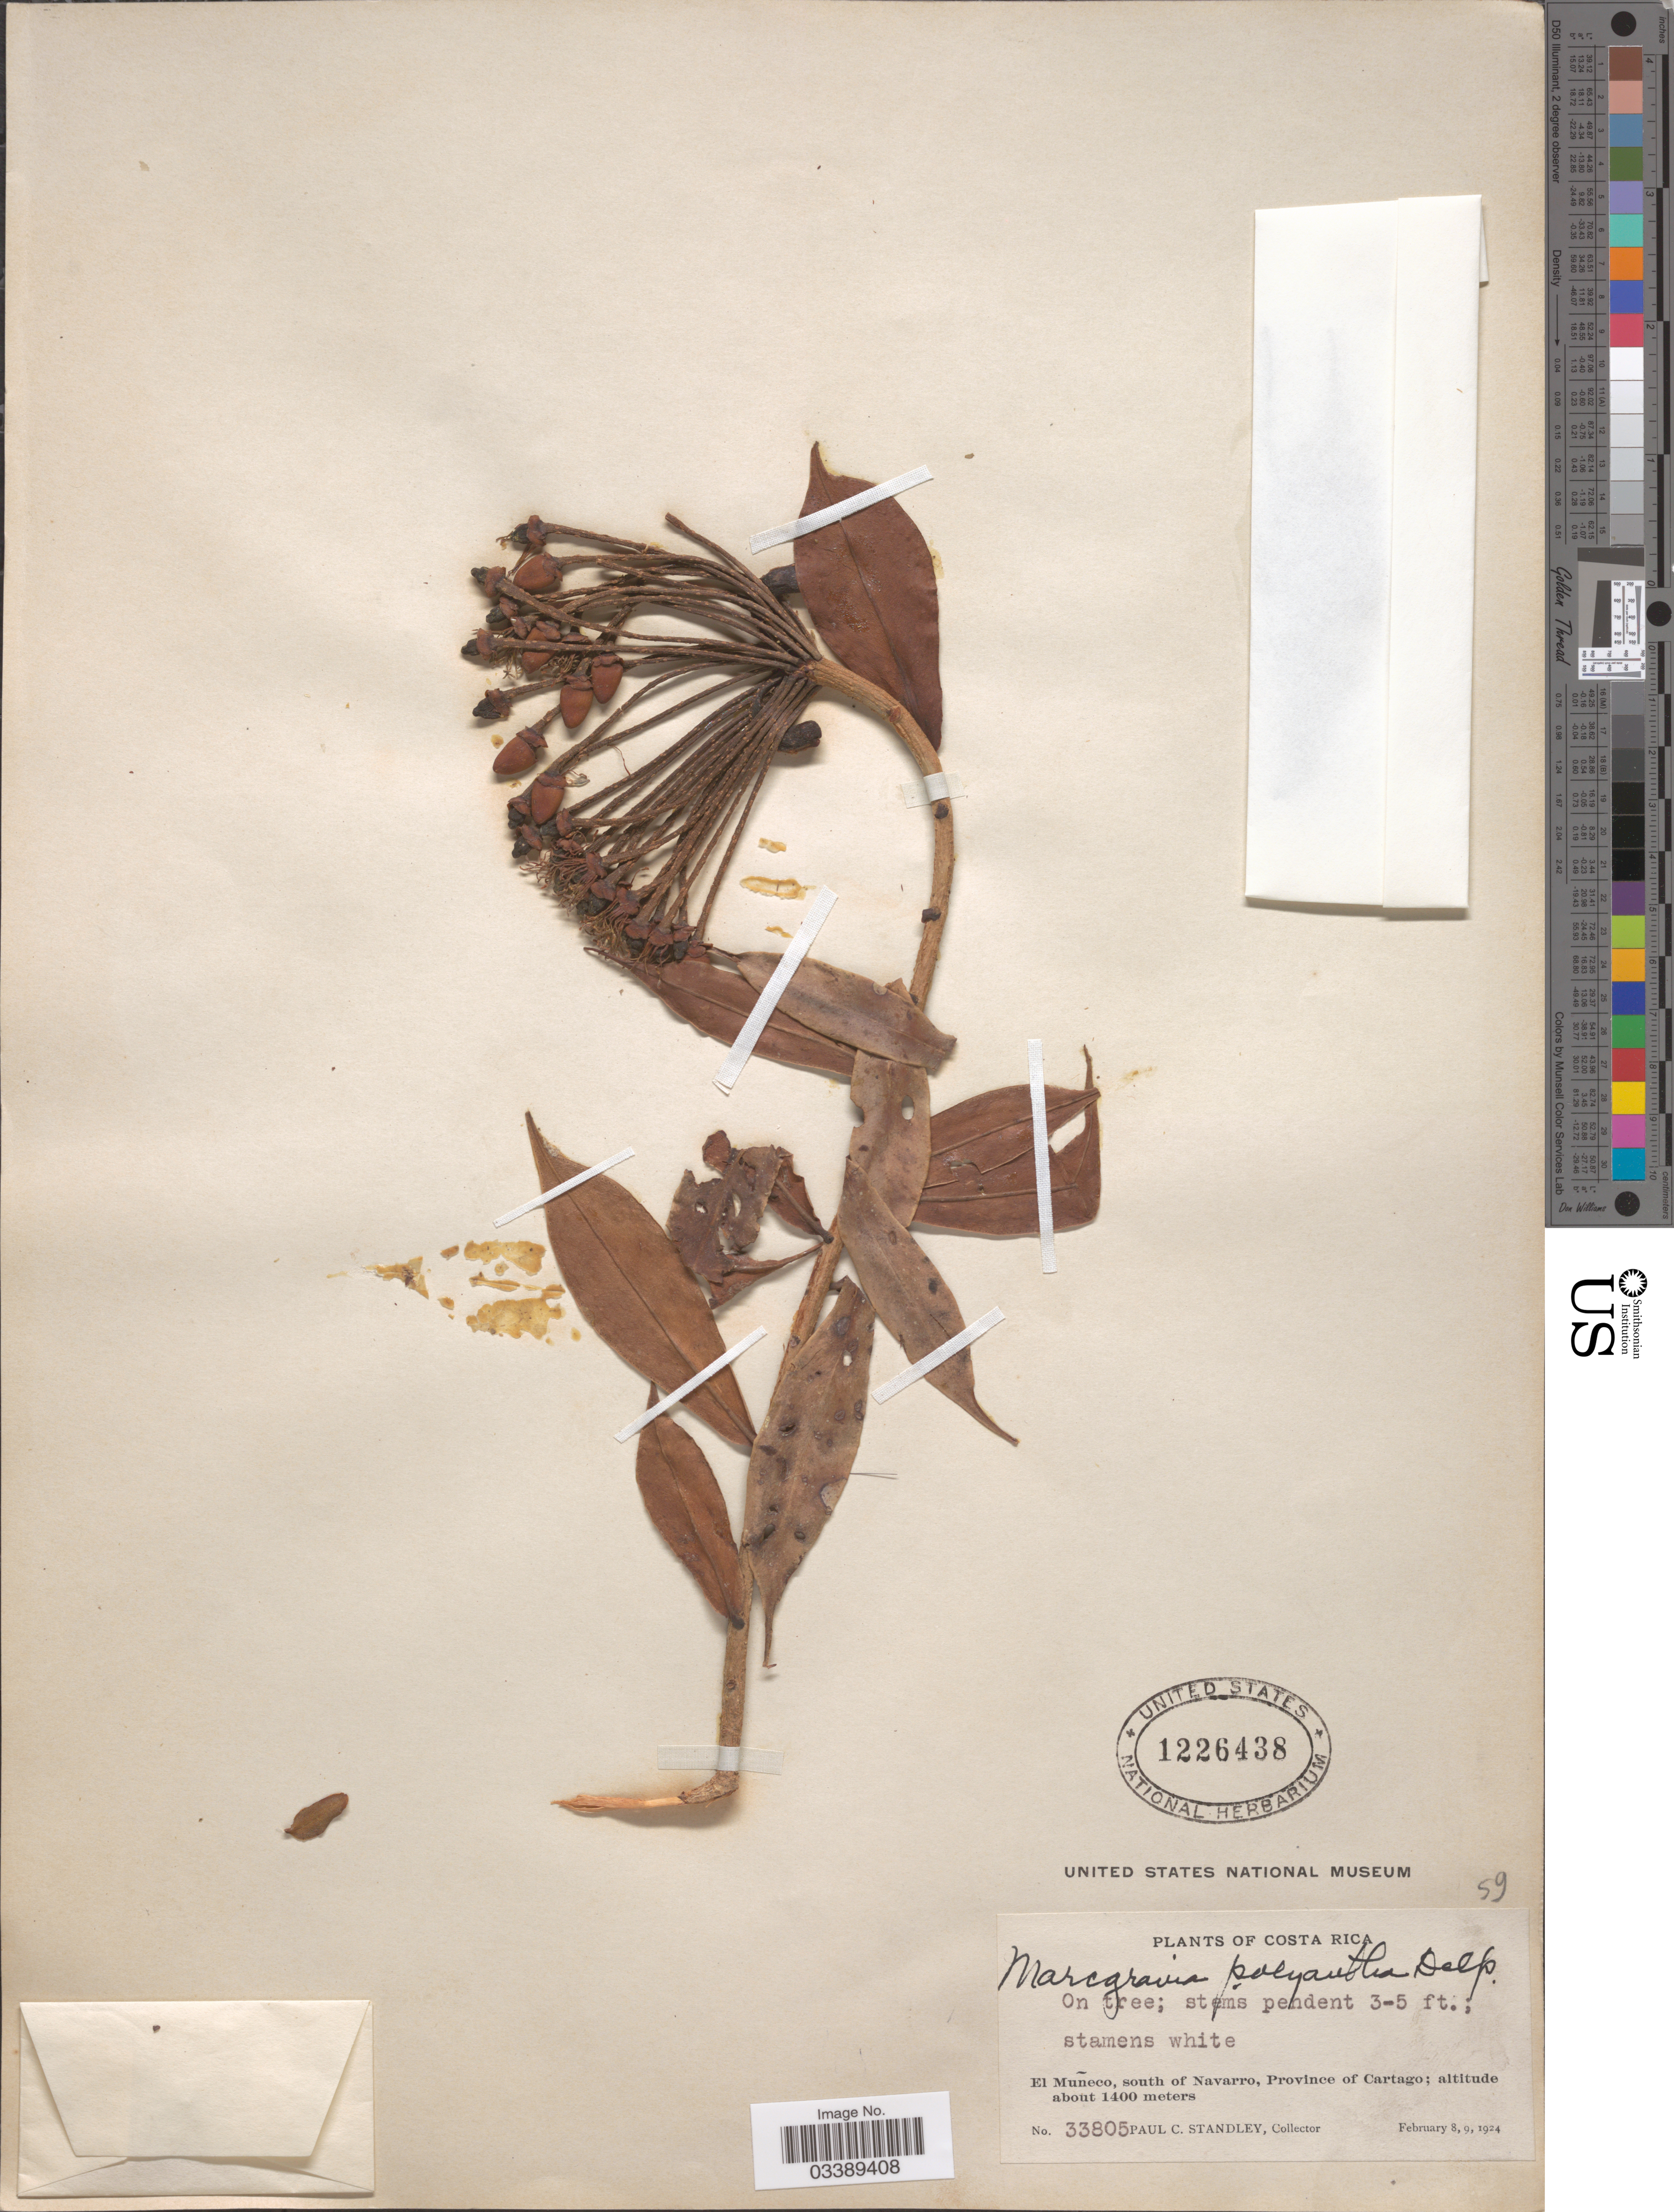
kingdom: Plantae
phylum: Tracheophyta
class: Magnoliopsida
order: Ericales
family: Marcgraviaceae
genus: Marcgravia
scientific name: Marcgravia polyantha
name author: Delponte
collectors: P. C. Standley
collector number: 33805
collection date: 1924-02-08/1924-02-09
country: Costa Rica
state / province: Cartago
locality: El Muñeco, south of Navarro.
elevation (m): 1400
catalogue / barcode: US 1226438